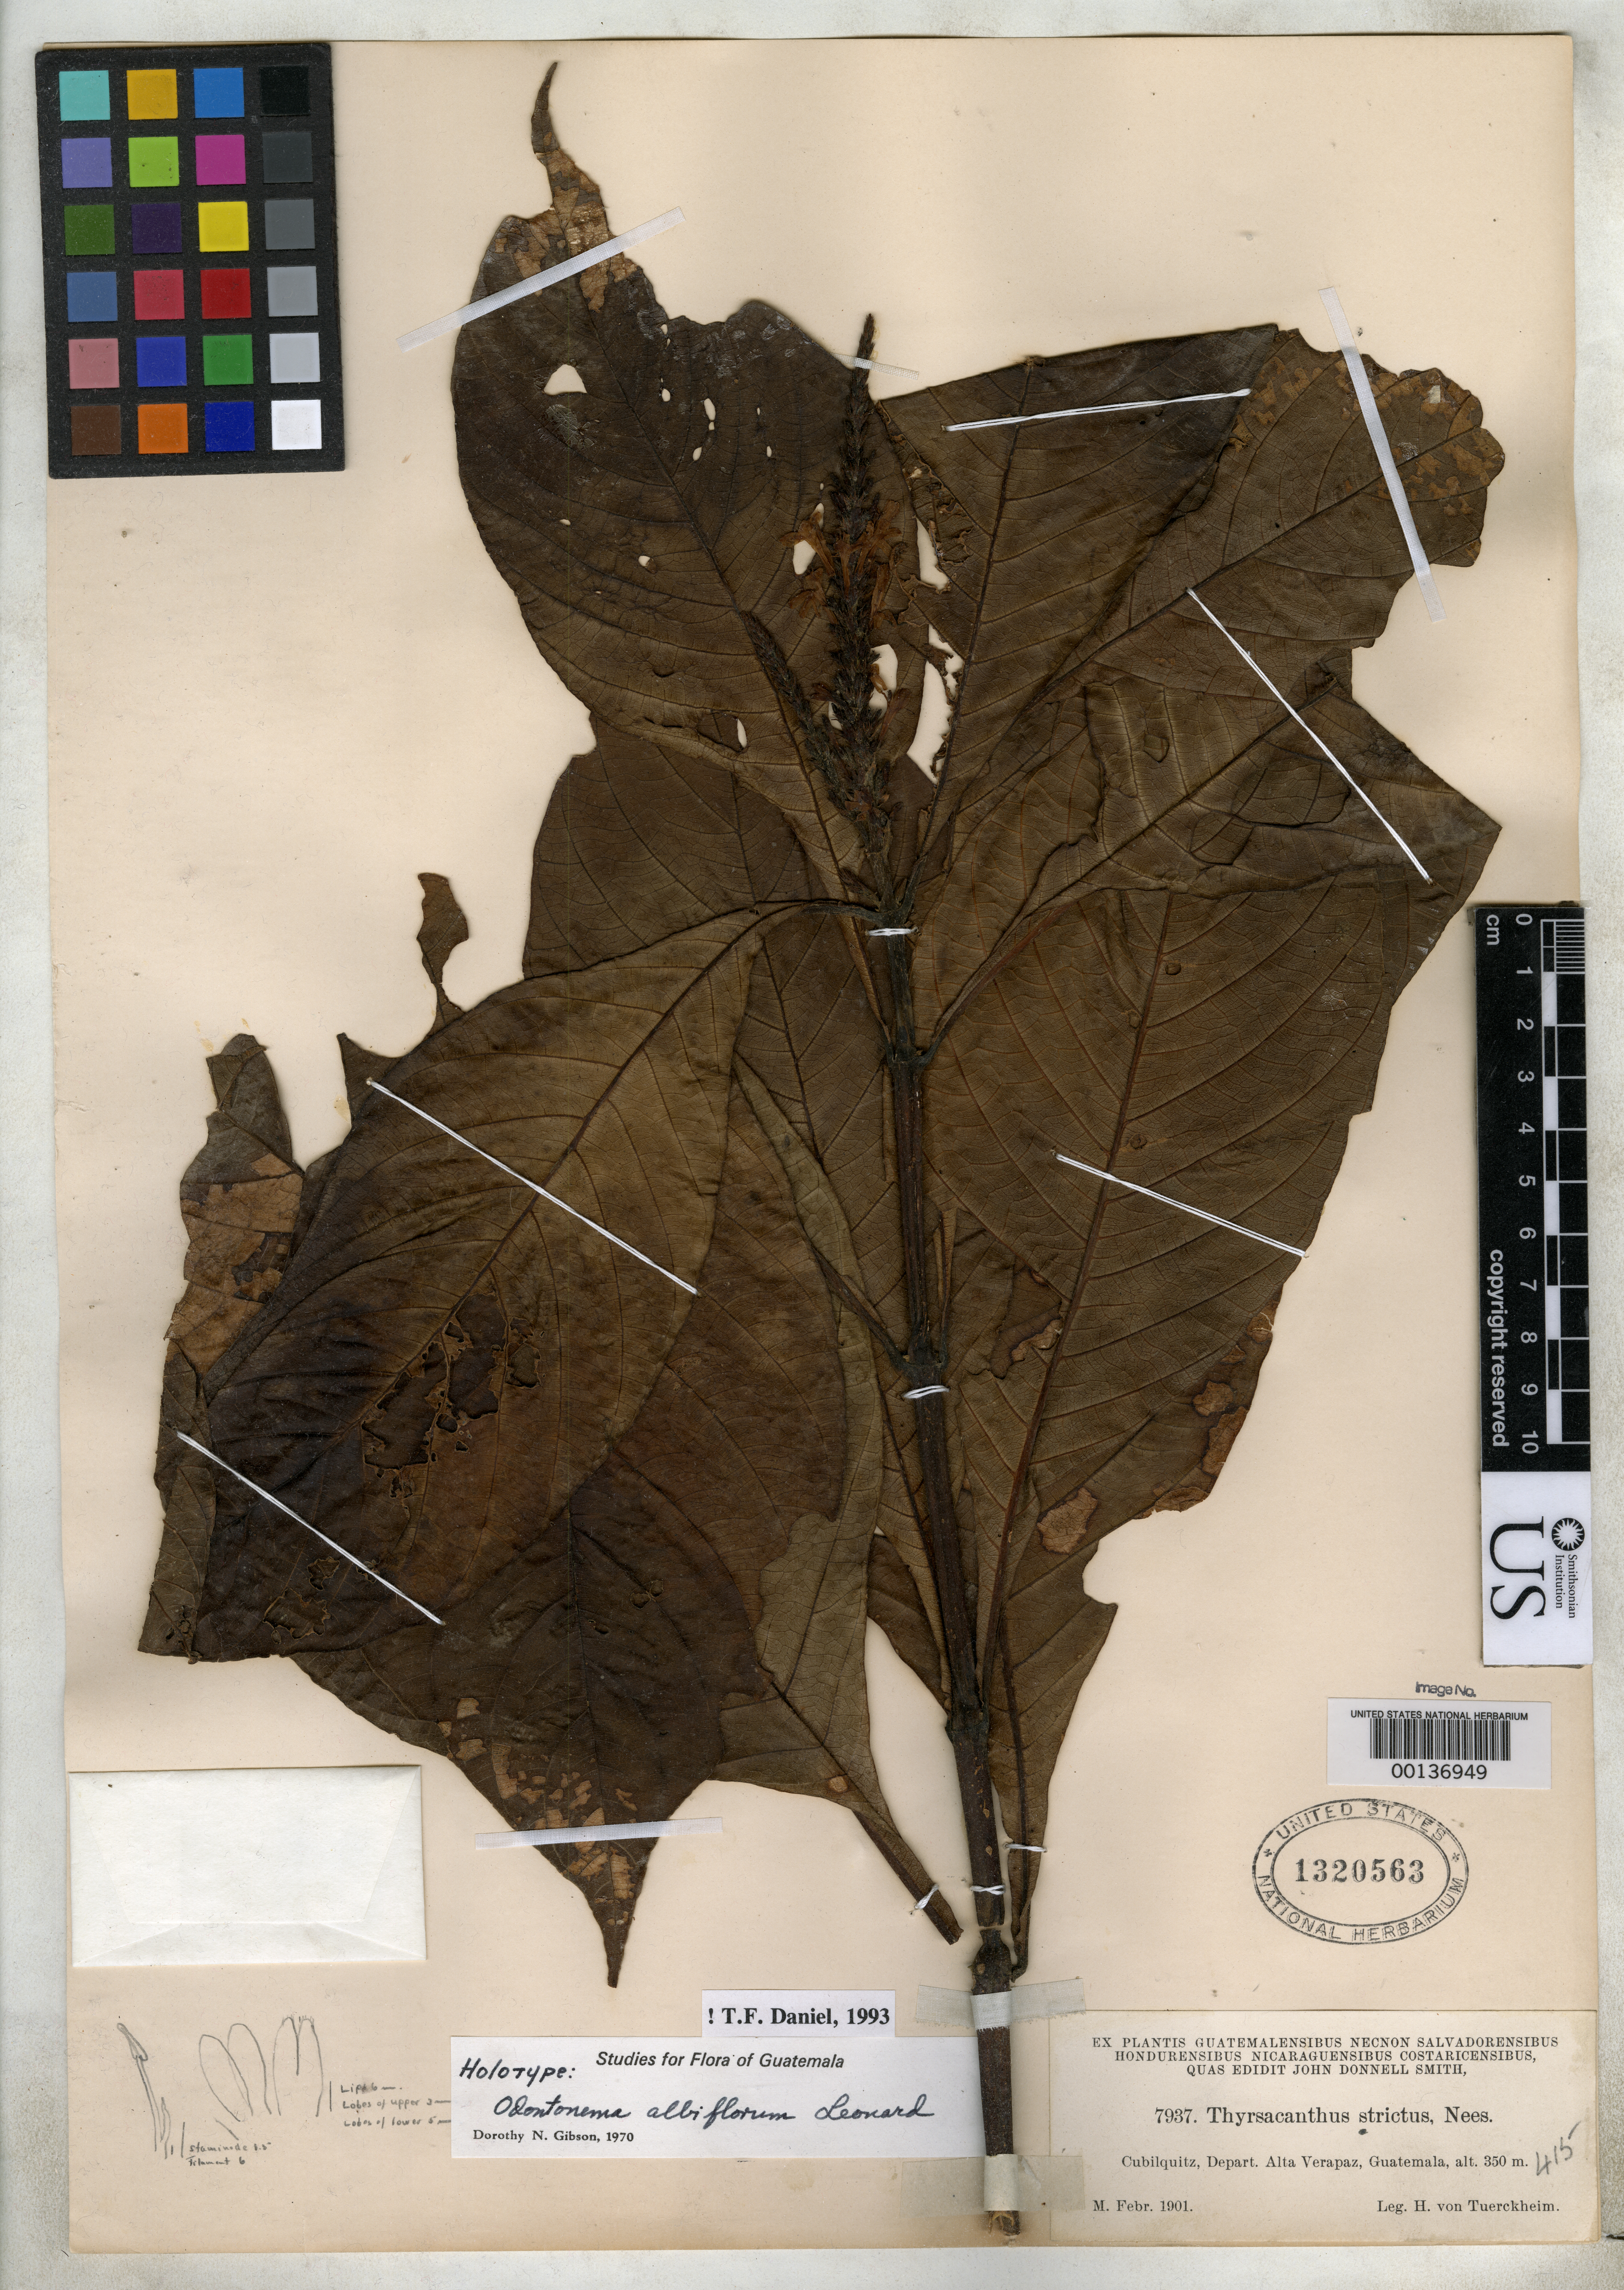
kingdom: Plantae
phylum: Tracheophyta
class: Magnoliopsida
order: Lamiales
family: Acanthaceae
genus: Odontonema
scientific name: Odontonema albiflorum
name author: Leonard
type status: Holotype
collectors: H. von Türckheim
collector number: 7937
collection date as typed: Feb 1901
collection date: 1901-02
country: Guatemala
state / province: Alta Verapaz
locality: Cubilquitz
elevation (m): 350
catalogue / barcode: US 1320563